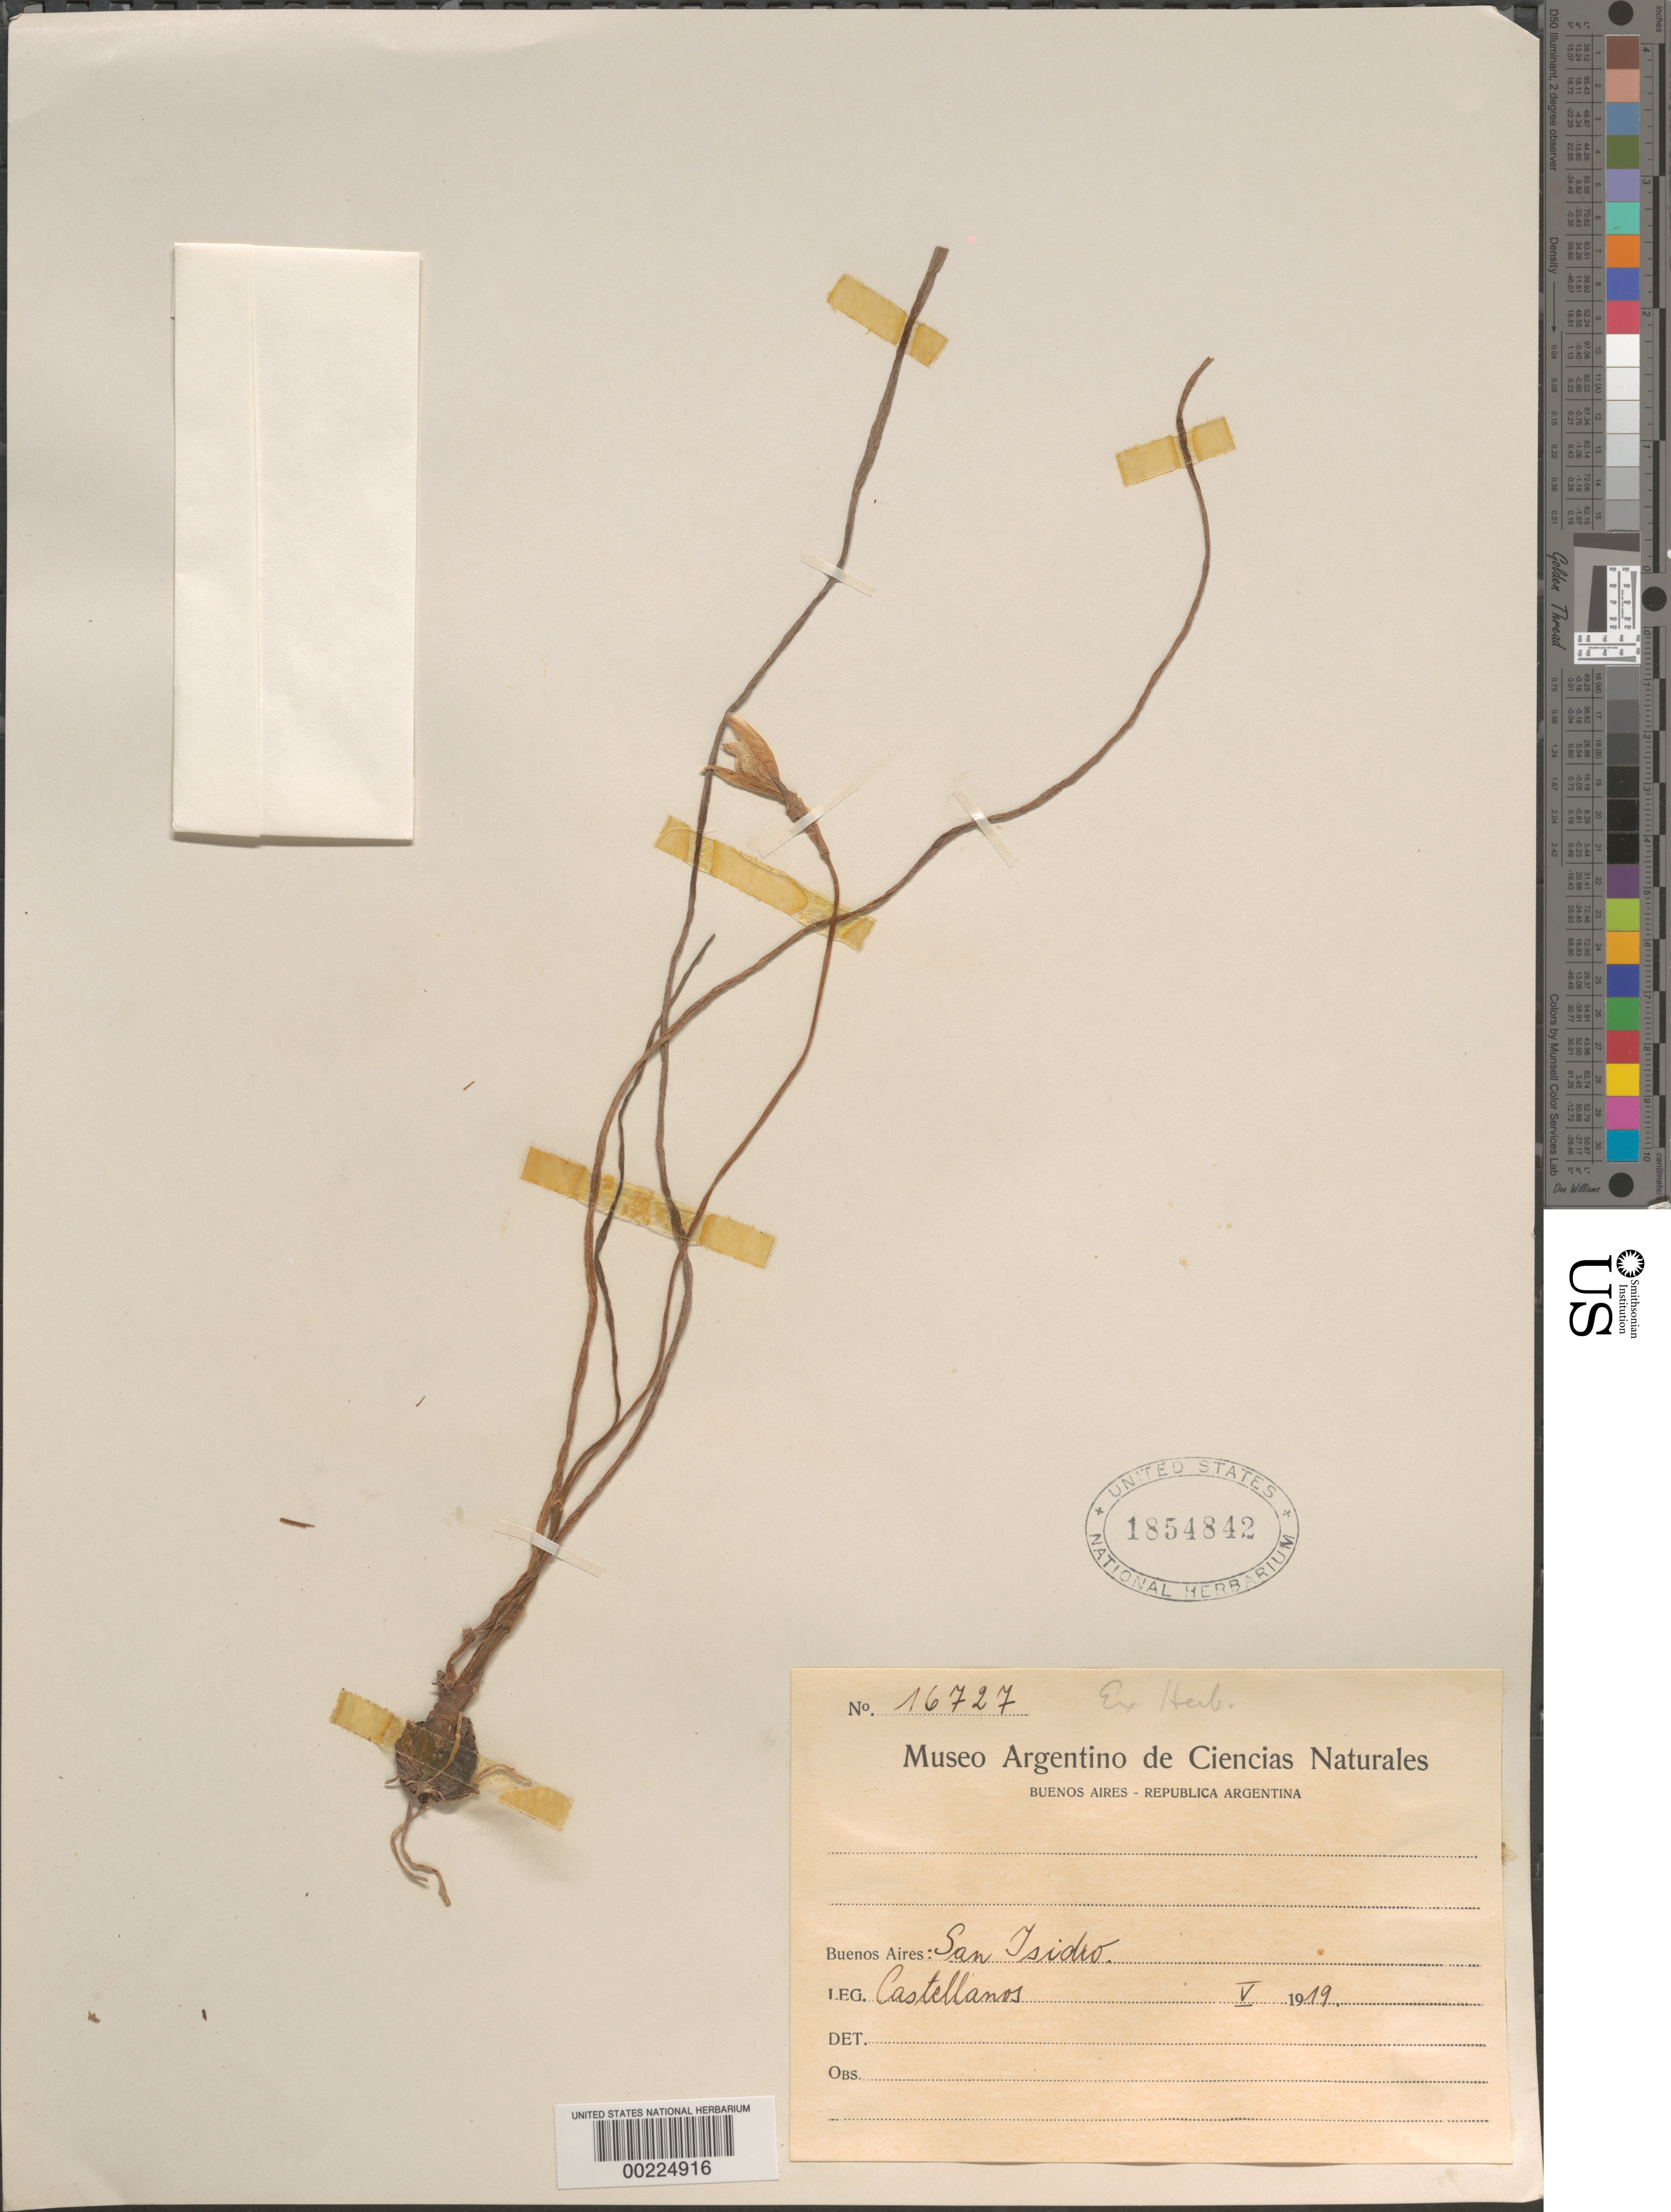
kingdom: Plantae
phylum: Tracheophyta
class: Liliopsida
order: Asparagales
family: Amaryllidaceae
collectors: A. Castellanos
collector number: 16727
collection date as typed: May 1919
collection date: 1919-05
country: Argentina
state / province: Buenos Aires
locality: San Isidro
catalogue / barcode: US 1854842